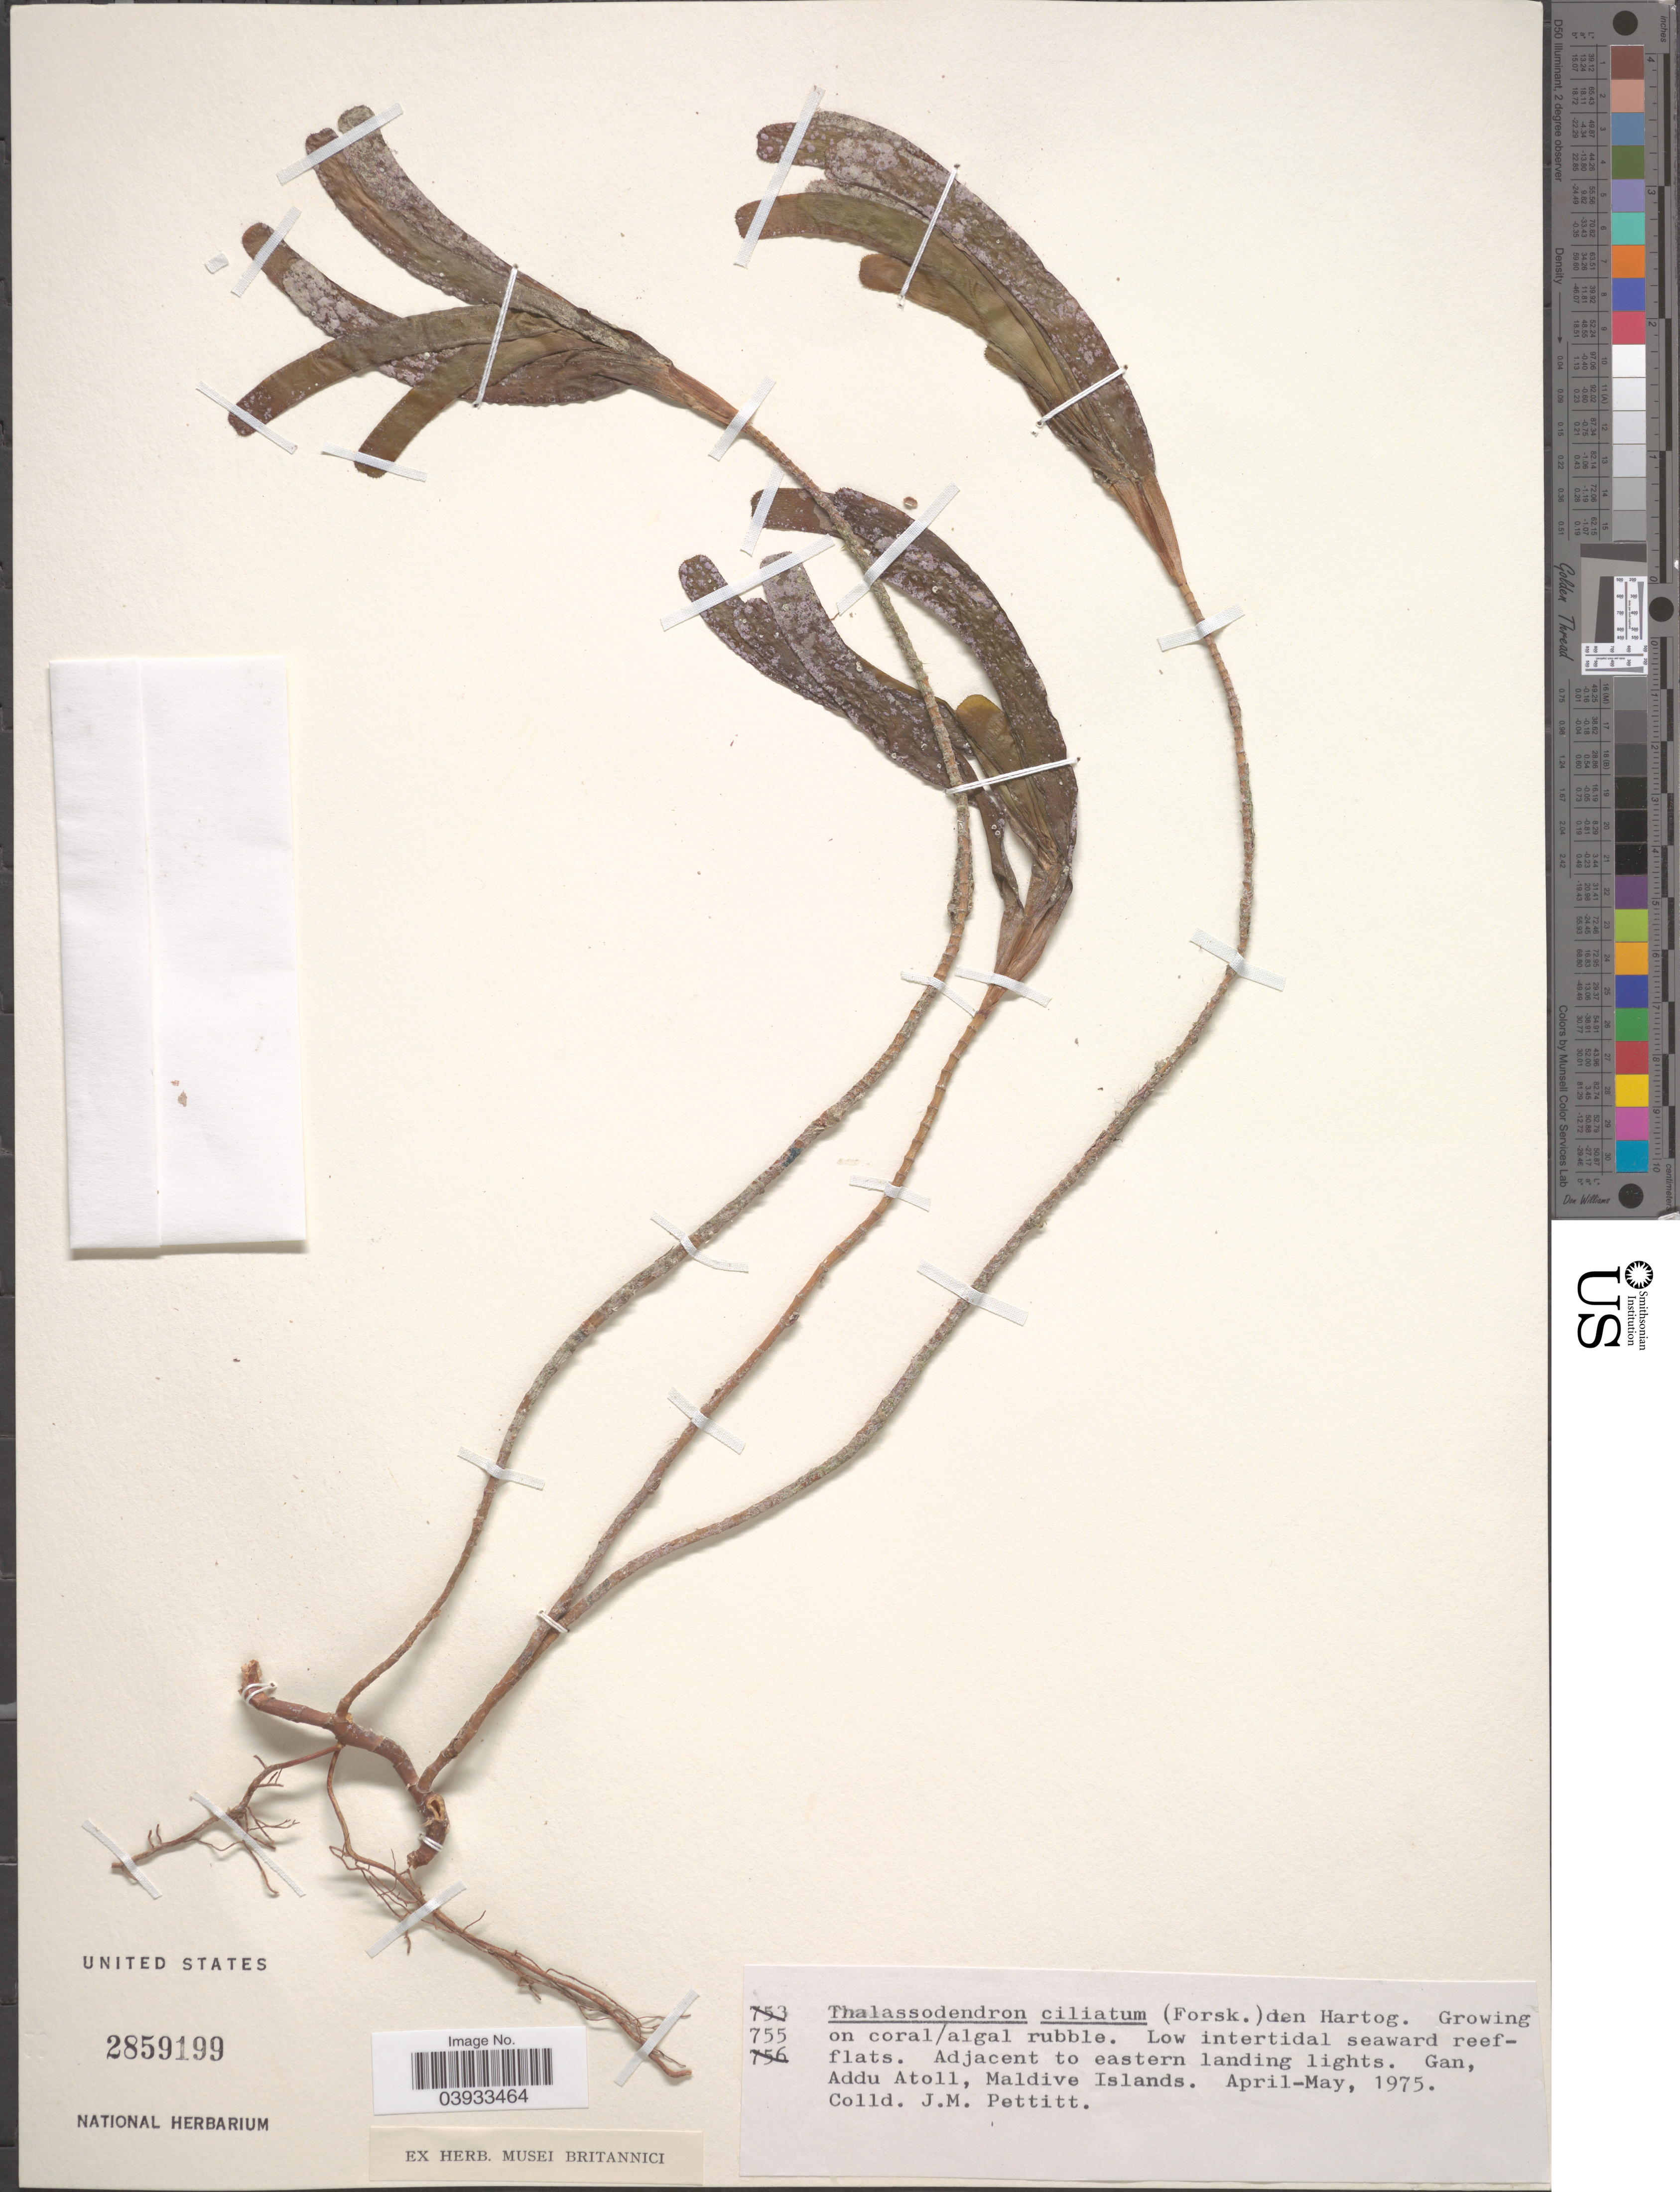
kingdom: Plantae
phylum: Tracheophyta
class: Liliopsida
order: Alismatales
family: Cymodoceaceae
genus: Thalassodendron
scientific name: Thalassodendron ciliatum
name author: (Forssk.) Hartog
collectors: J. Pettitt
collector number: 755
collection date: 1975-04/1975-05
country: Maldive Islands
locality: Adjacent to eastern landing lights. Gan, Addu Atoll, Maldive Islands.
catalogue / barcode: US 2859199